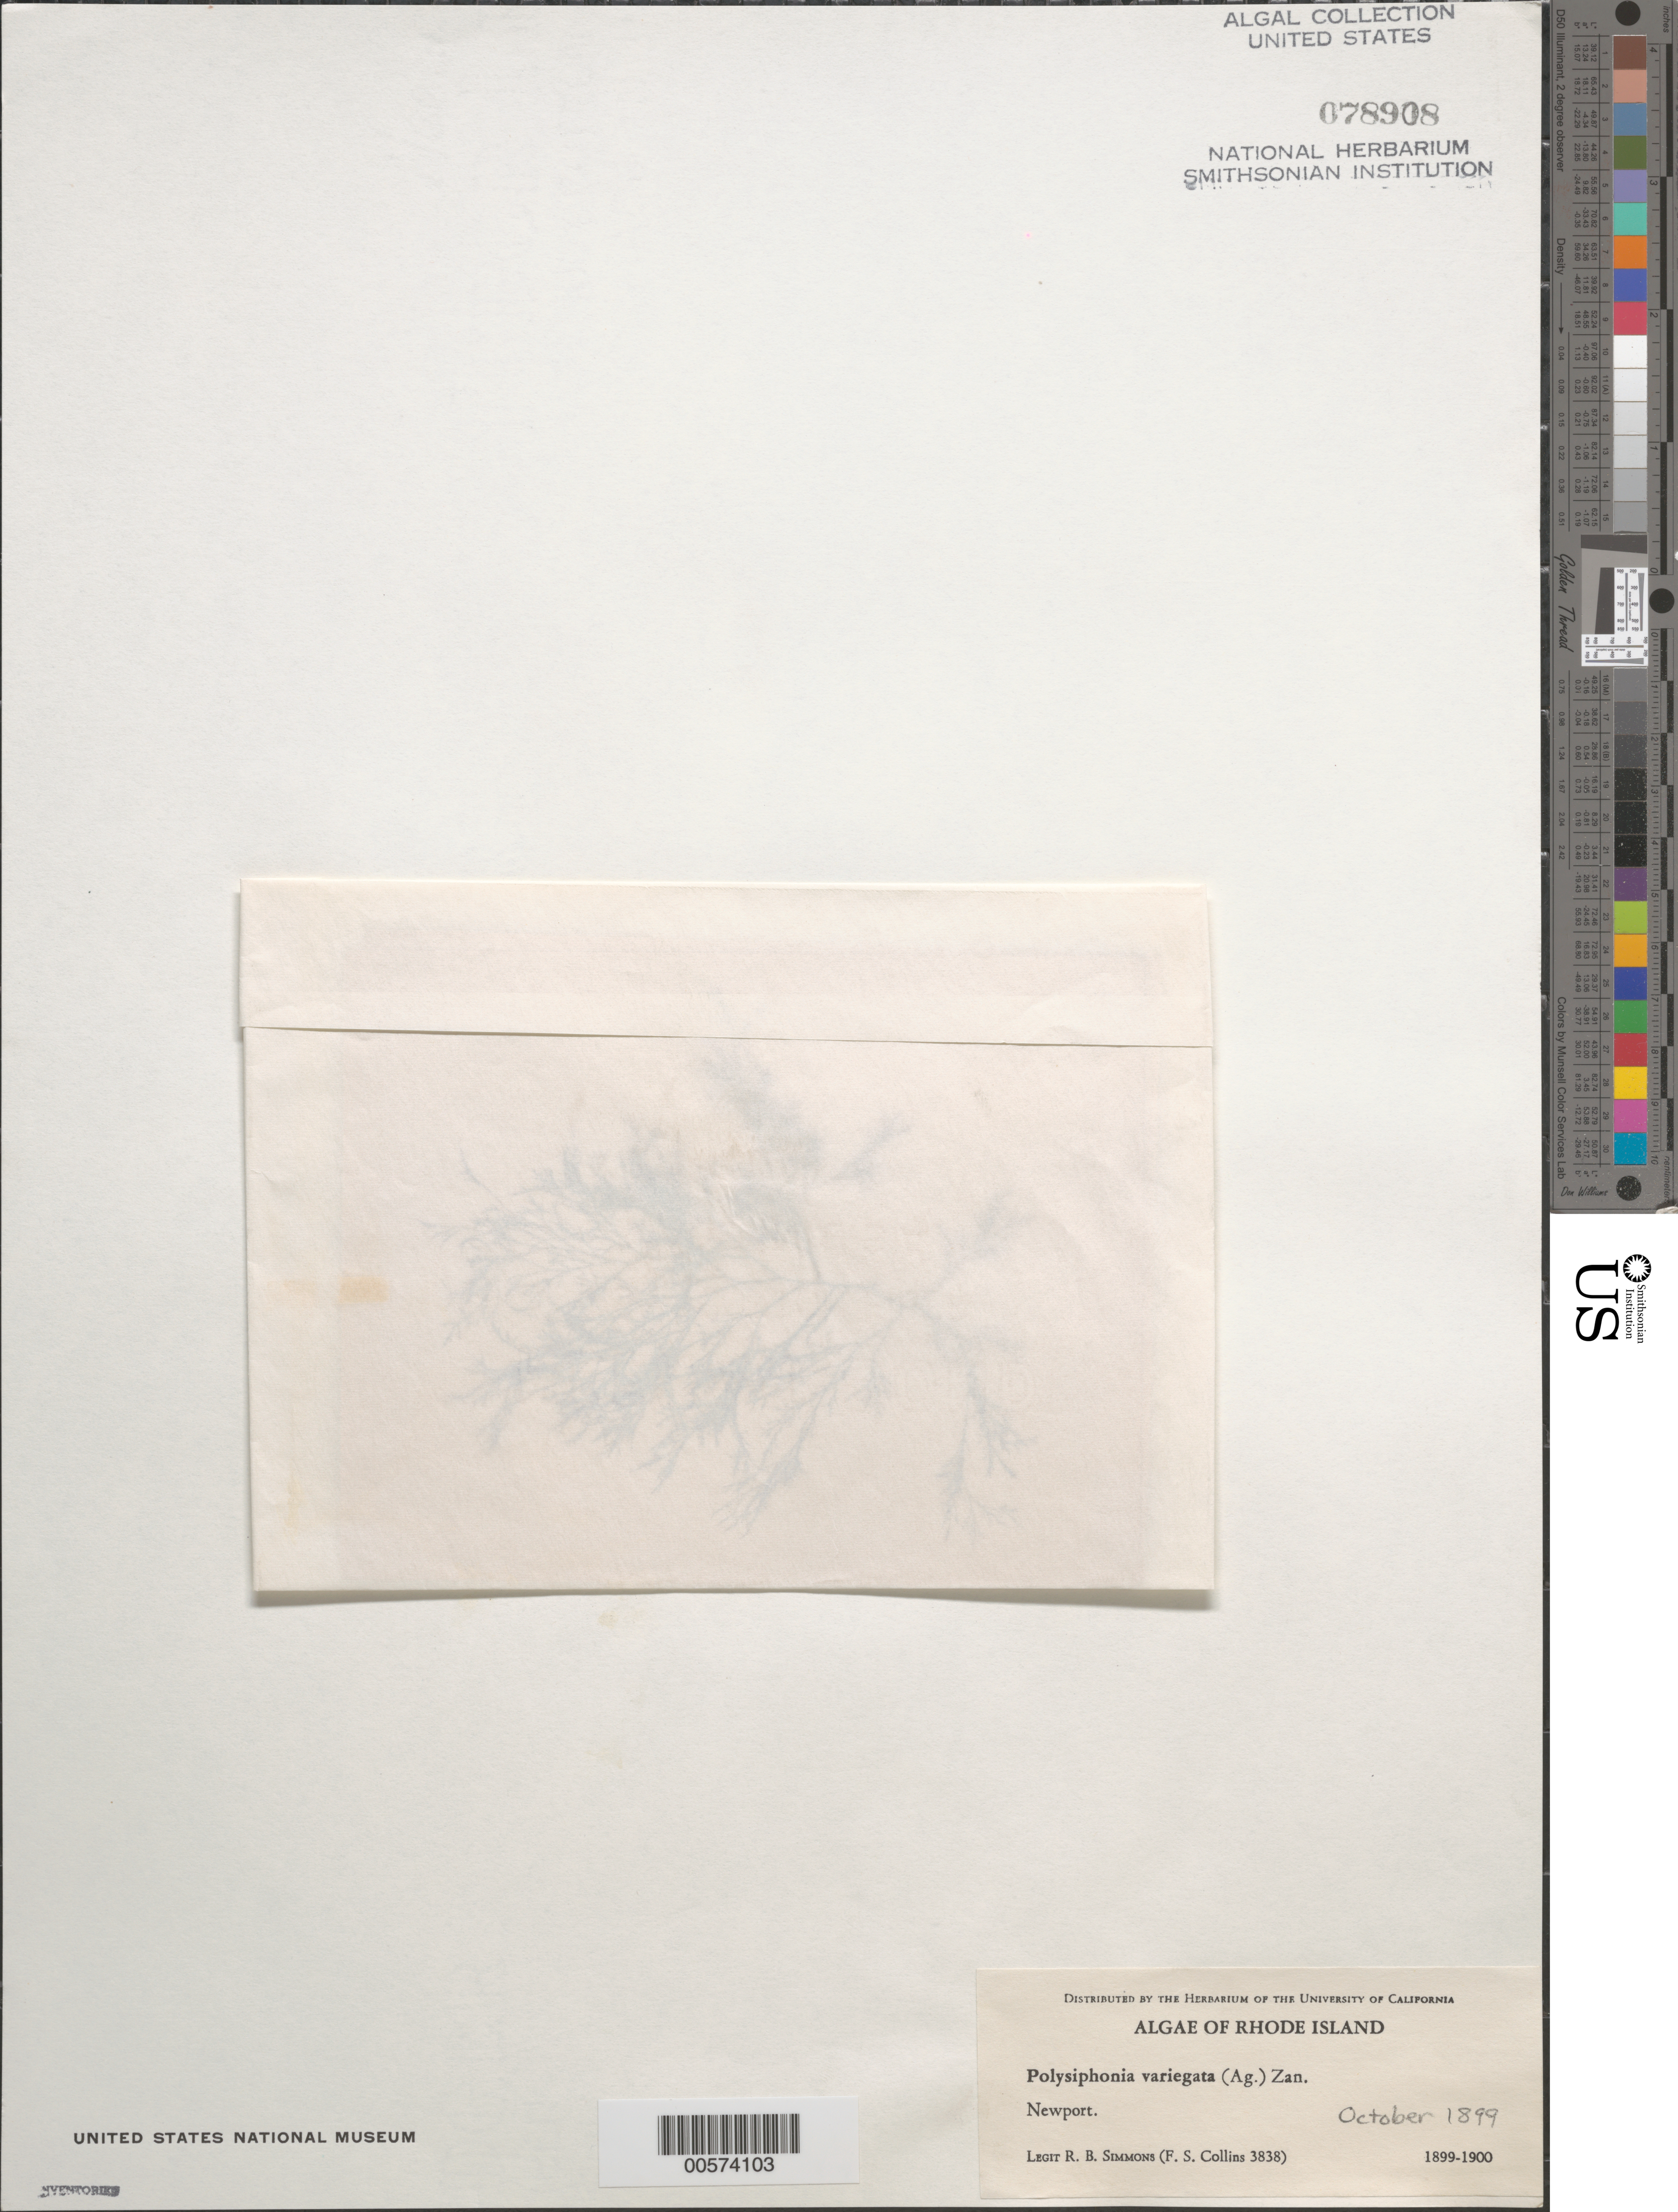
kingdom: Plantae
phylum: Rhodophyta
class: Florideophyceae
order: Ceramiales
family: Rhodomelaceae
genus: Carradoriella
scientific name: Carradoriella denudata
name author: (Dillwyn) Savoie & G.W. Saunders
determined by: Algae name updating Project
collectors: R. B. Simmons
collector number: FSC 3838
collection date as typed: Oct 1899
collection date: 1899-10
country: United States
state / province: Rhode Island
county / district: Newport County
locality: Newport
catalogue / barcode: US 78908